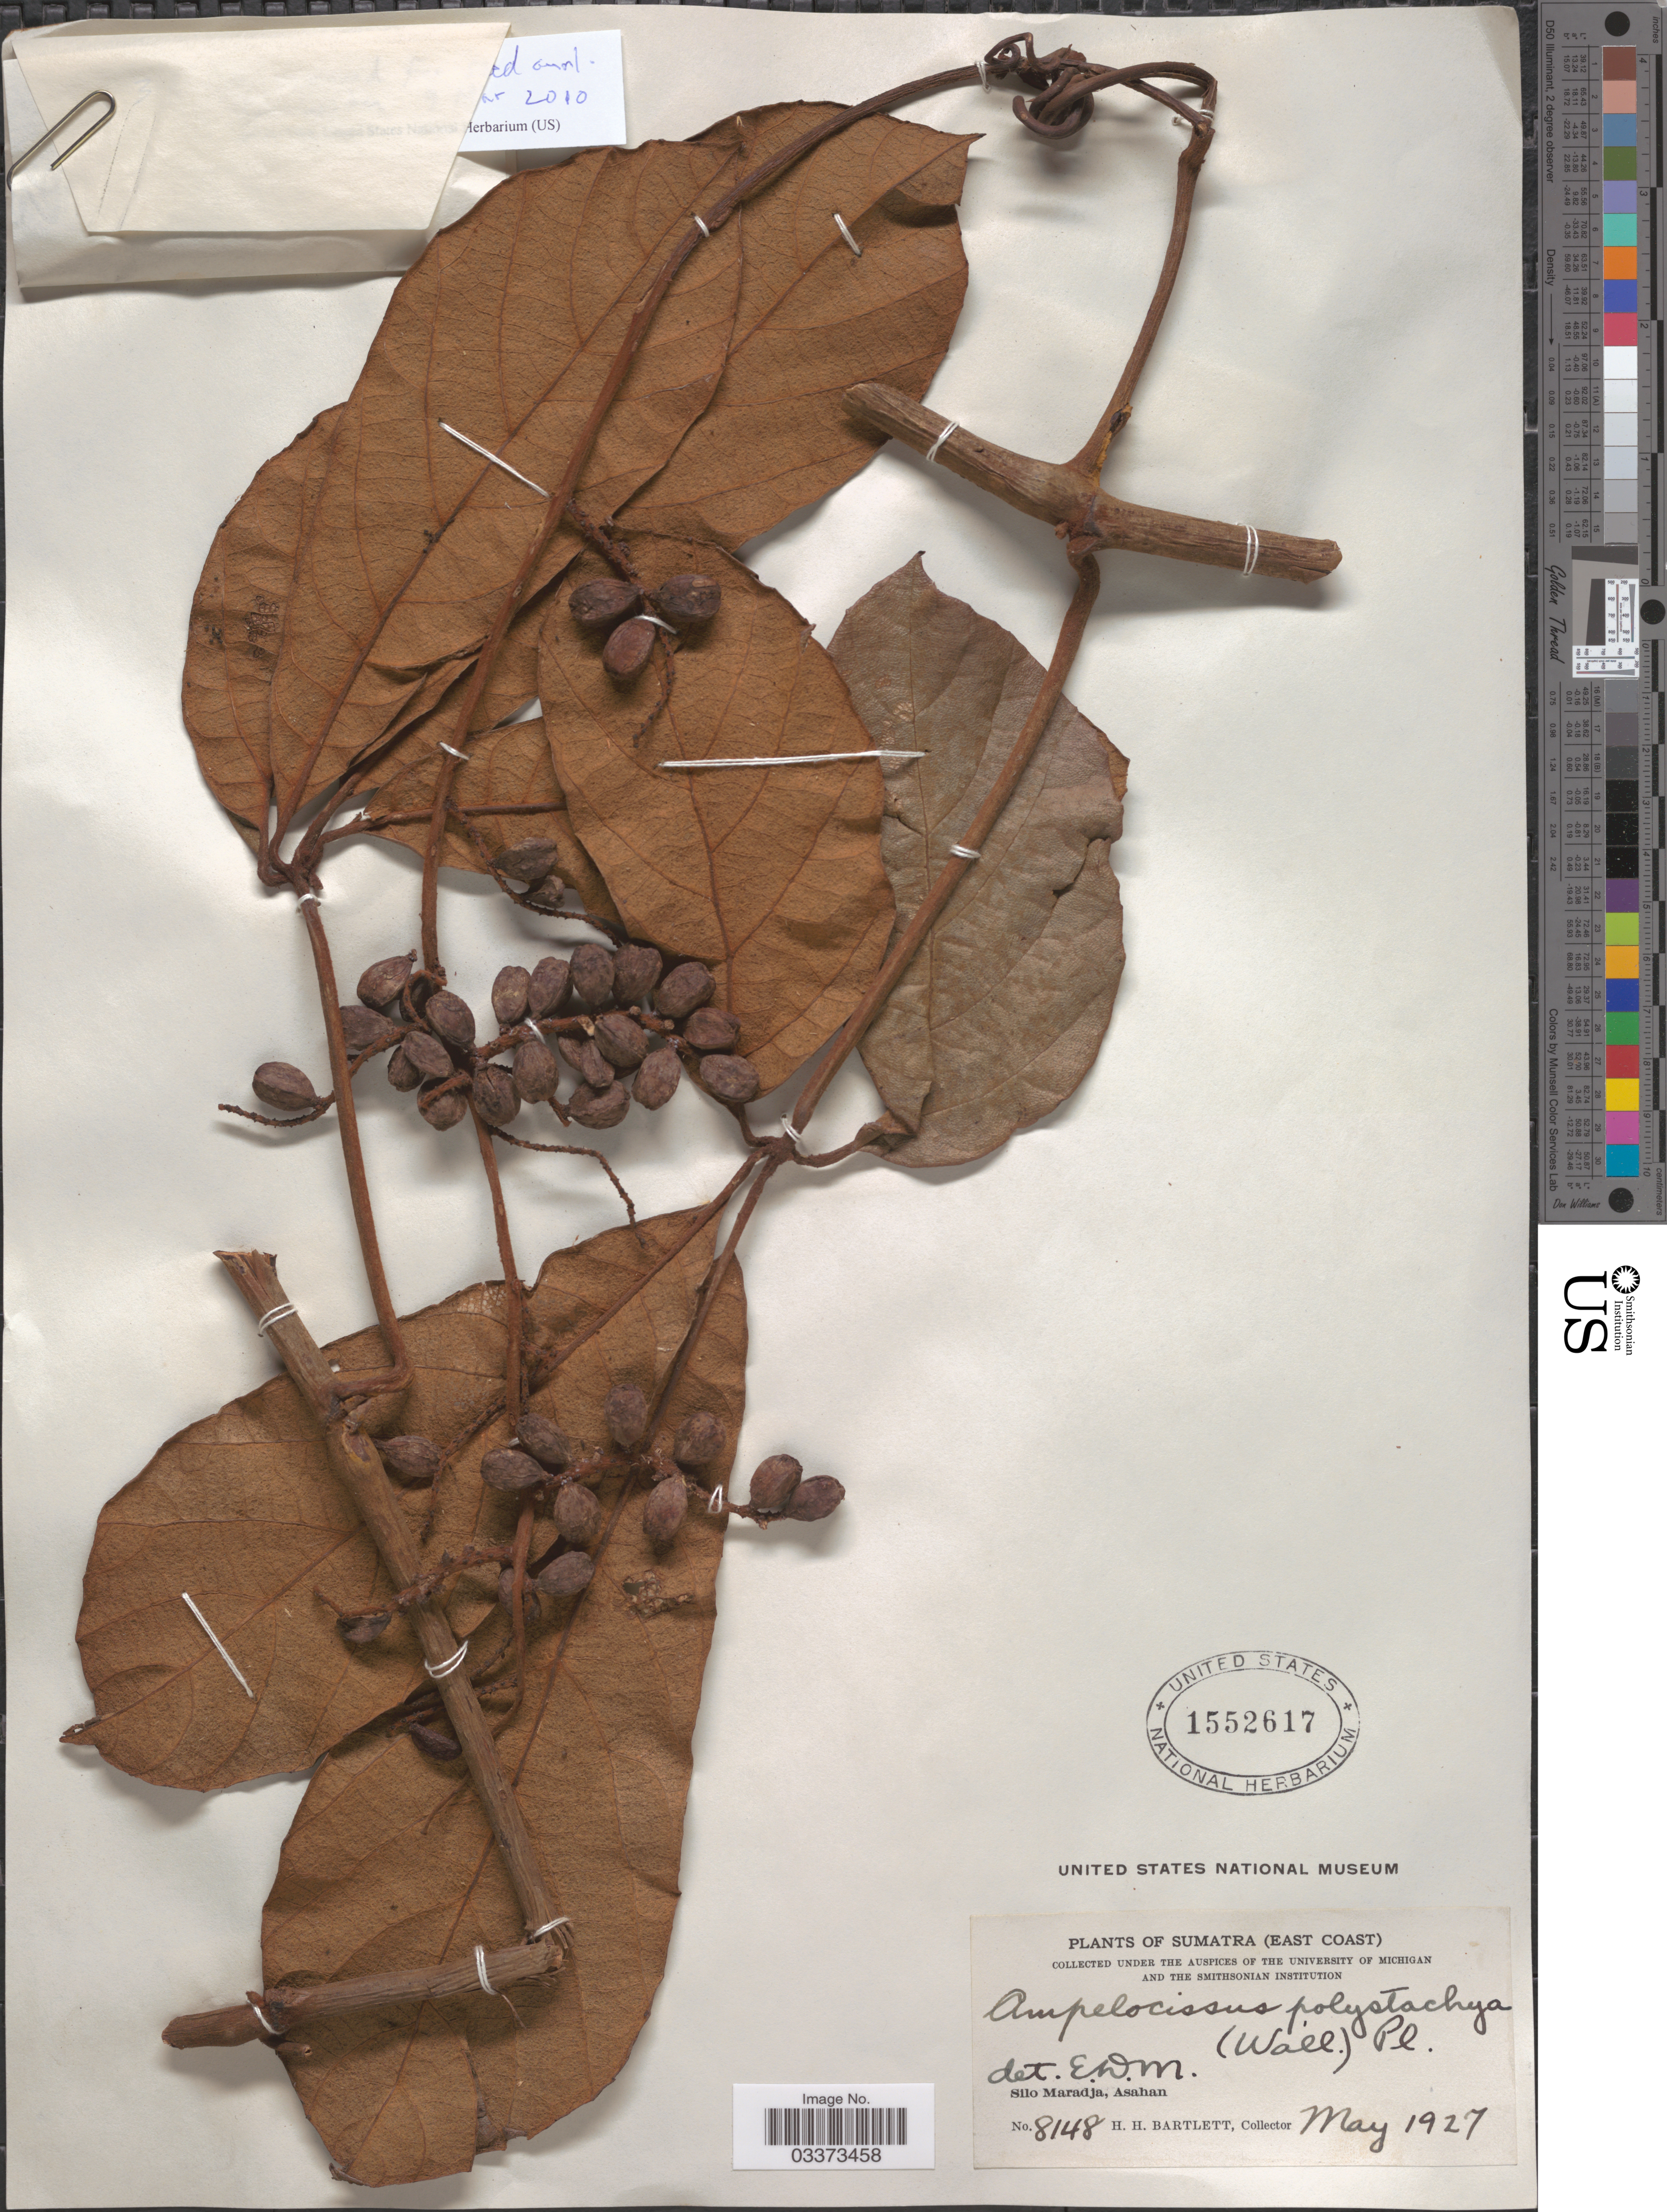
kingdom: Plantae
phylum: Tracheophyta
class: Magnoliopsida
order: Vitales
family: Vitaceae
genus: Ampelocissus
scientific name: Ampelocissus polystachya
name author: Planch.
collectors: H. H. Bartlett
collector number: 8148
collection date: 1927-05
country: Indonesia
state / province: Sumatra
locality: (East Coast). Silo Maradja, Asahan.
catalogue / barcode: US 1552617